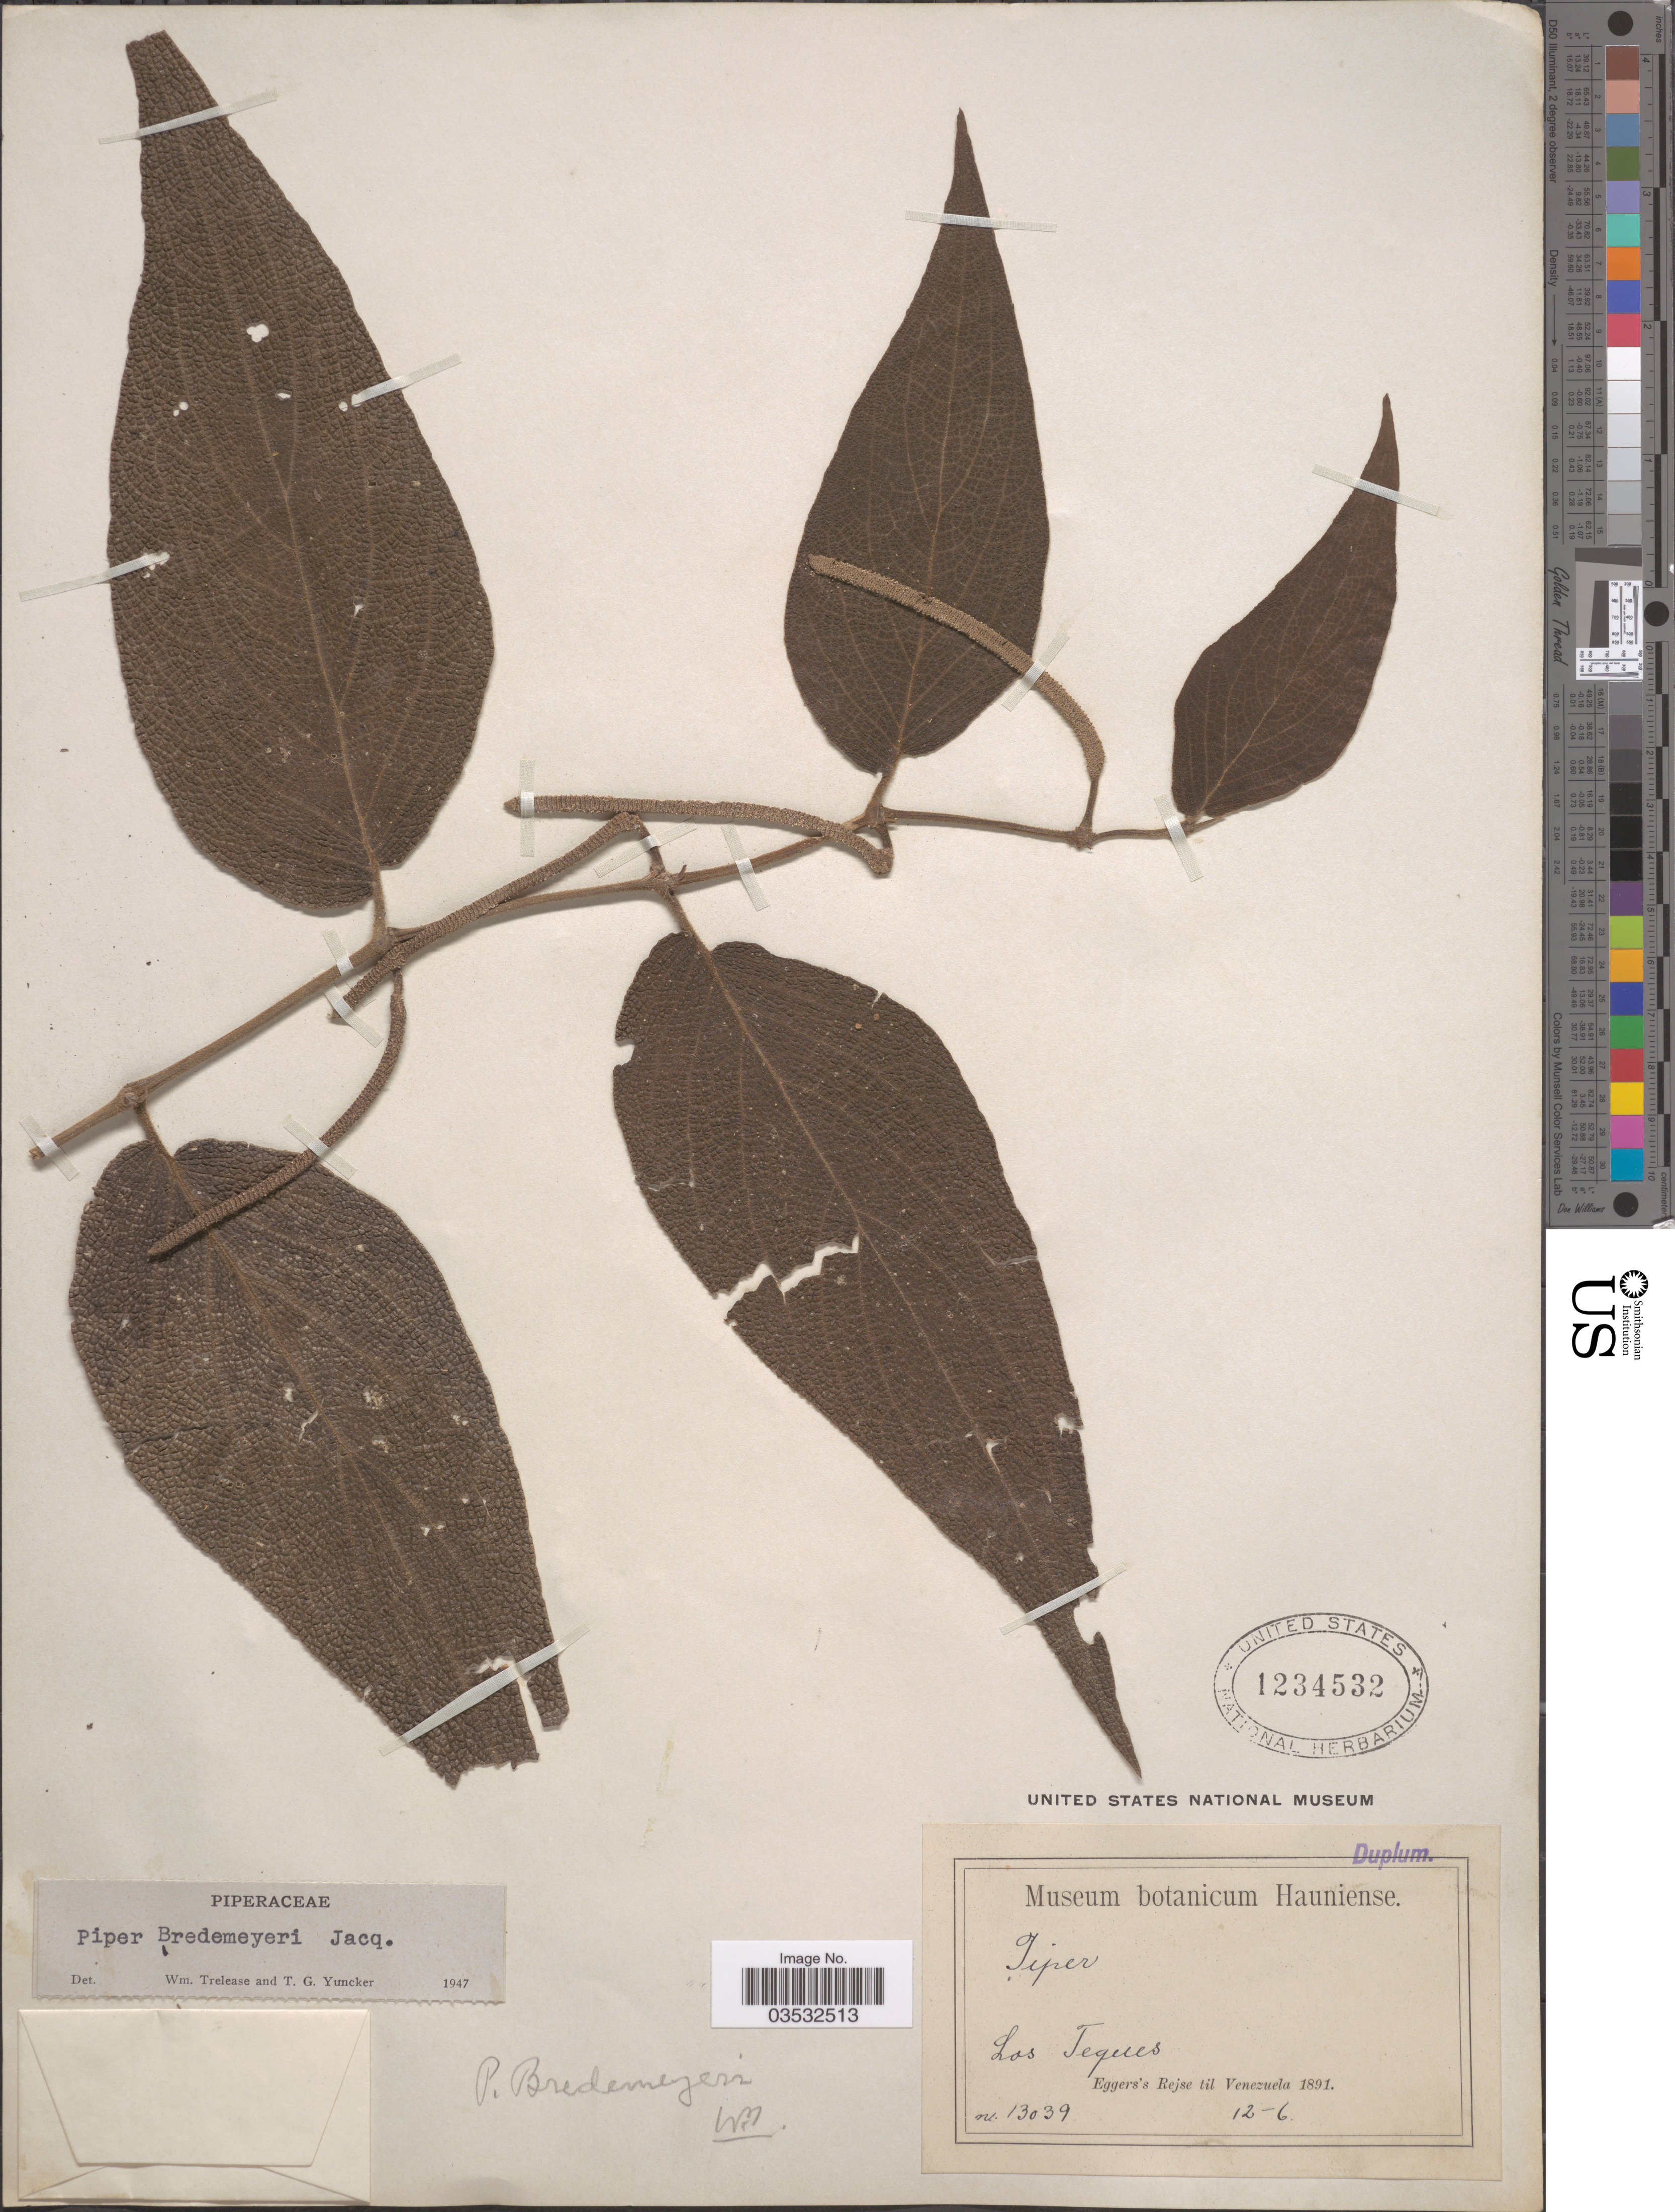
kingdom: Plantae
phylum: Tracheophyta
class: Magnoliopsida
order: Piperales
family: Piperaceae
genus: Piper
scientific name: Piper bredemeyeri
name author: J. Jacq.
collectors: -. Eggers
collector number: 13039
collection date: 1891-06-12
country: Venezuela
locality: Los Teques.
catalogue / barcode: US 1234532